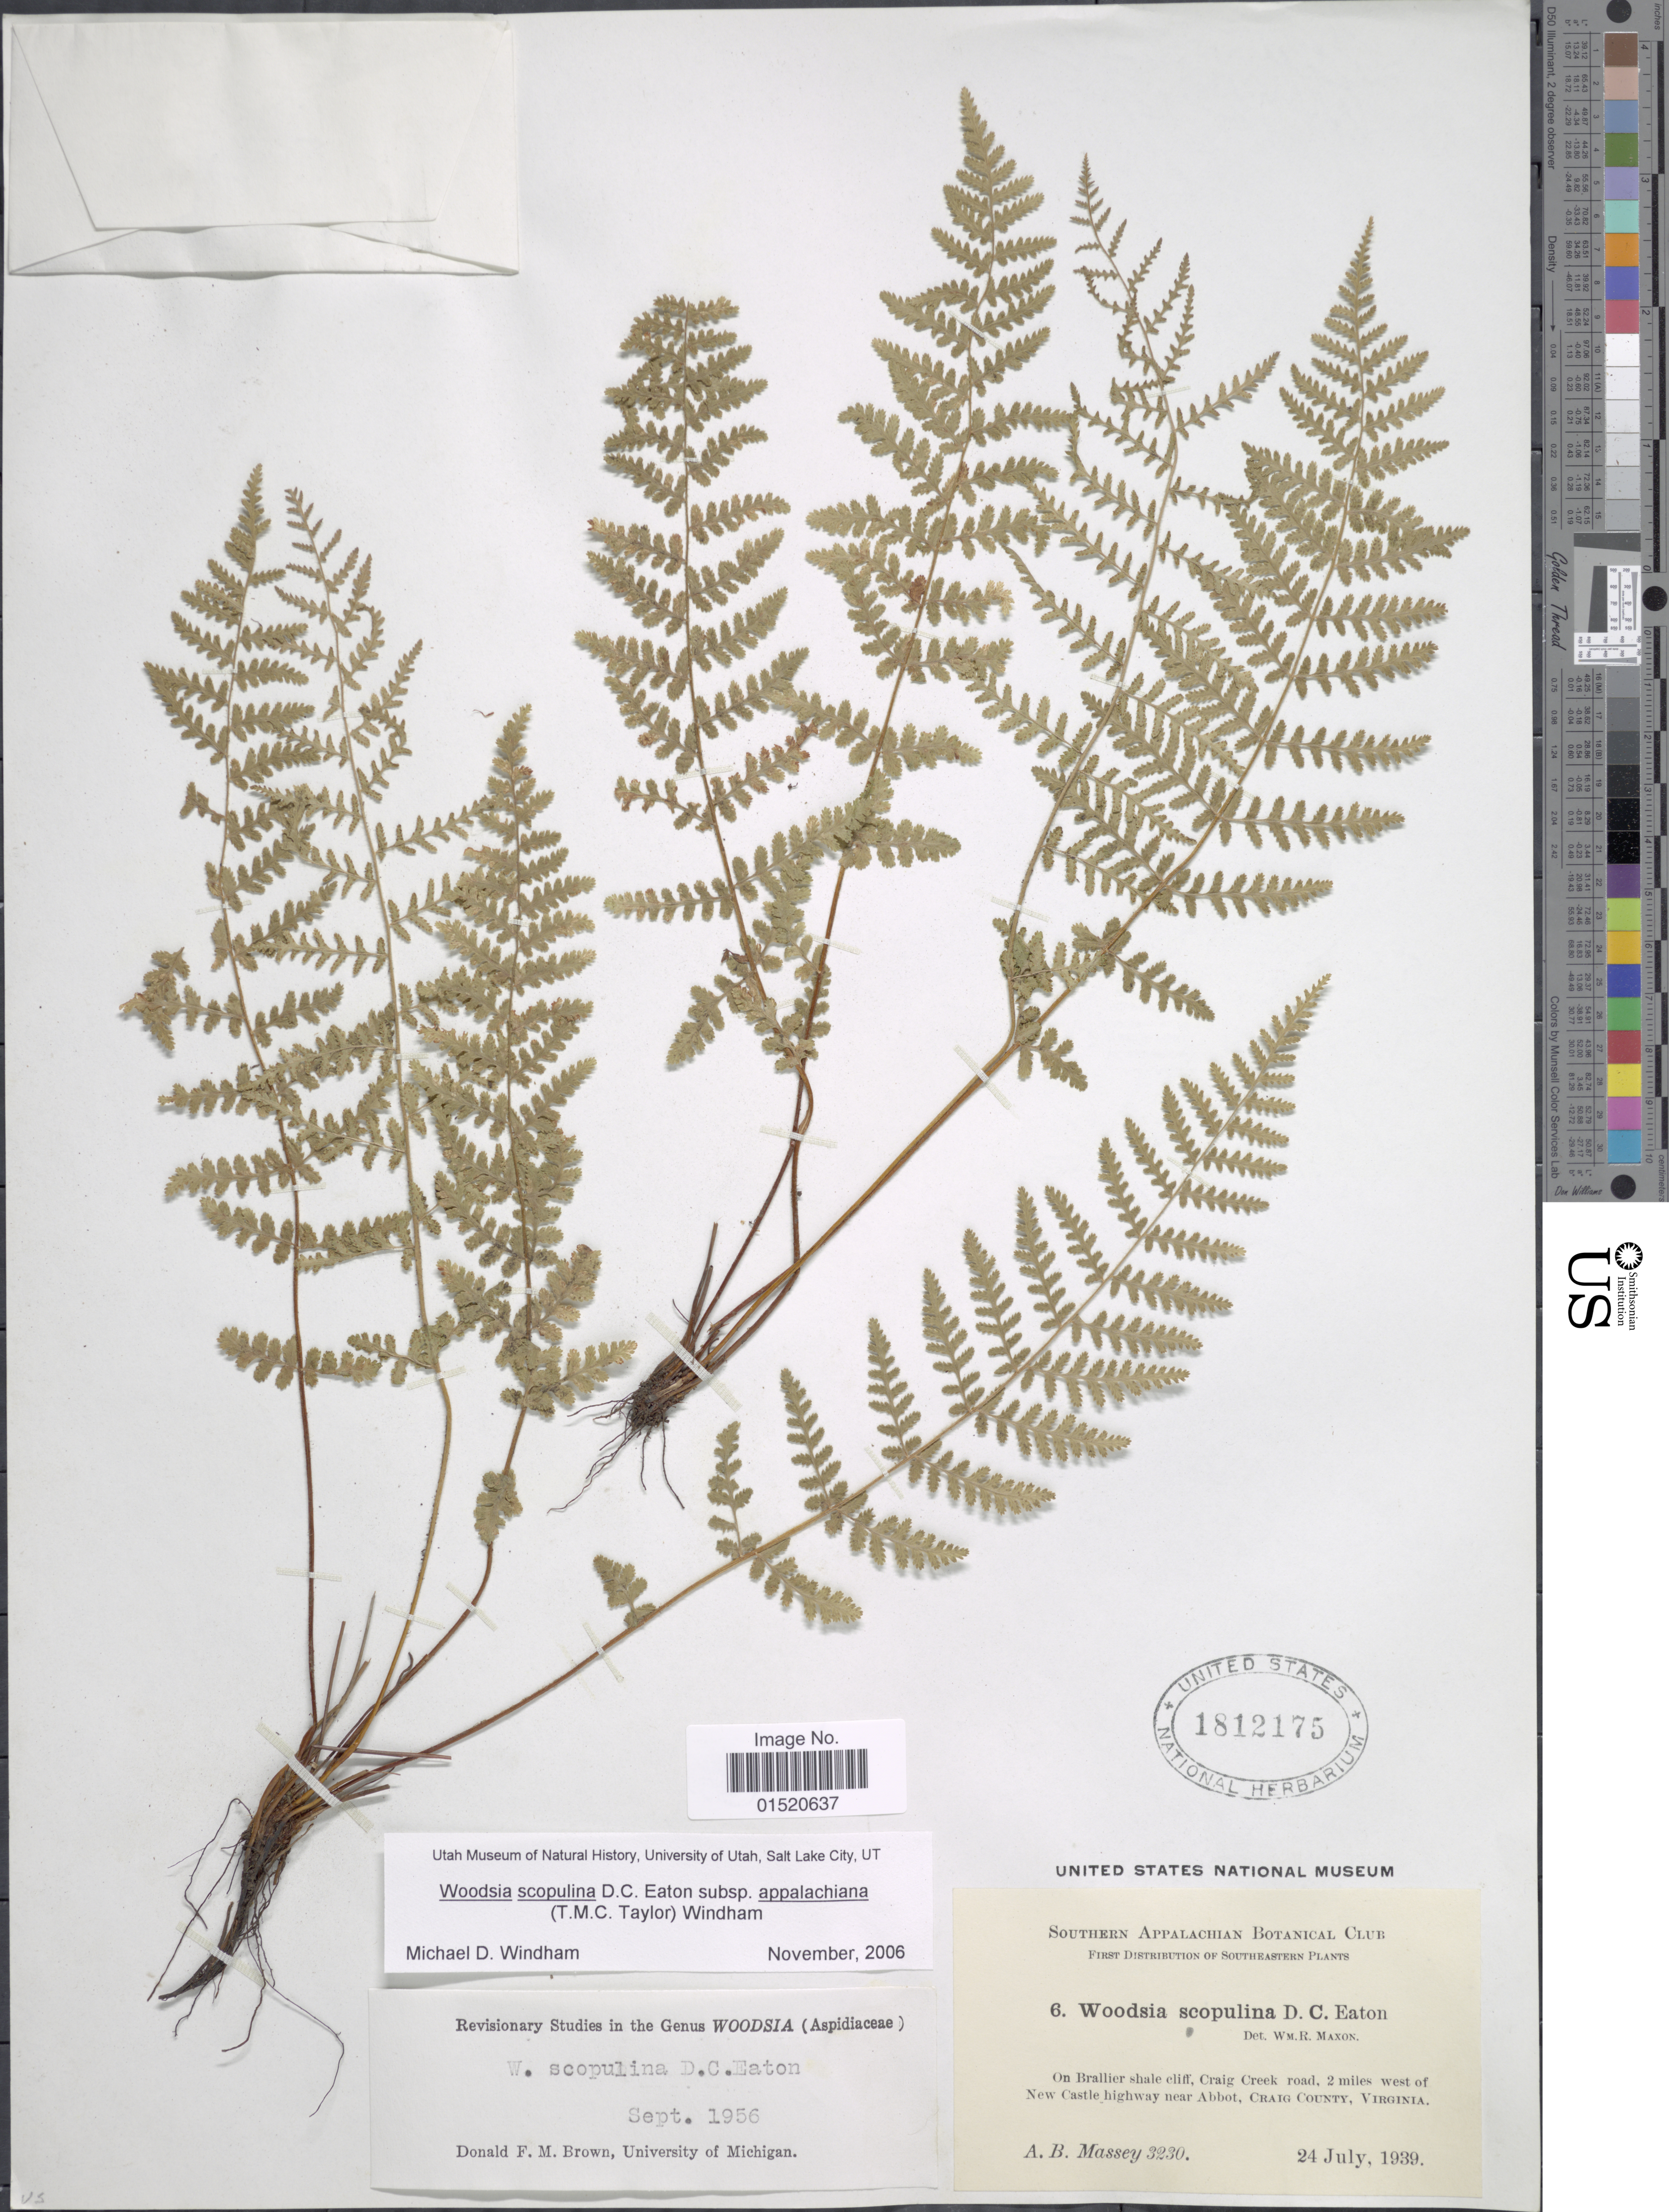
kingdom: Plantae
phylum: Tracheophyta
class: Polypodiopsida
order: Polypodiales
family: Woodsiaceae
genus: Woodsia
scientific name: Woodsia scopulina subsp. appalachiana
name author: (T.M.C. Taylor) Windham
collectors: A. Massey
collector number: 3230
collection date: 1939-07-24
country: United States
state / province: Virginia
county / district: Craig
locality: On Brallier cliff, Craig Creek road, 2 miles west of New Castle highway near Abbot, Craig County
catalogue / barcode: US 1812175